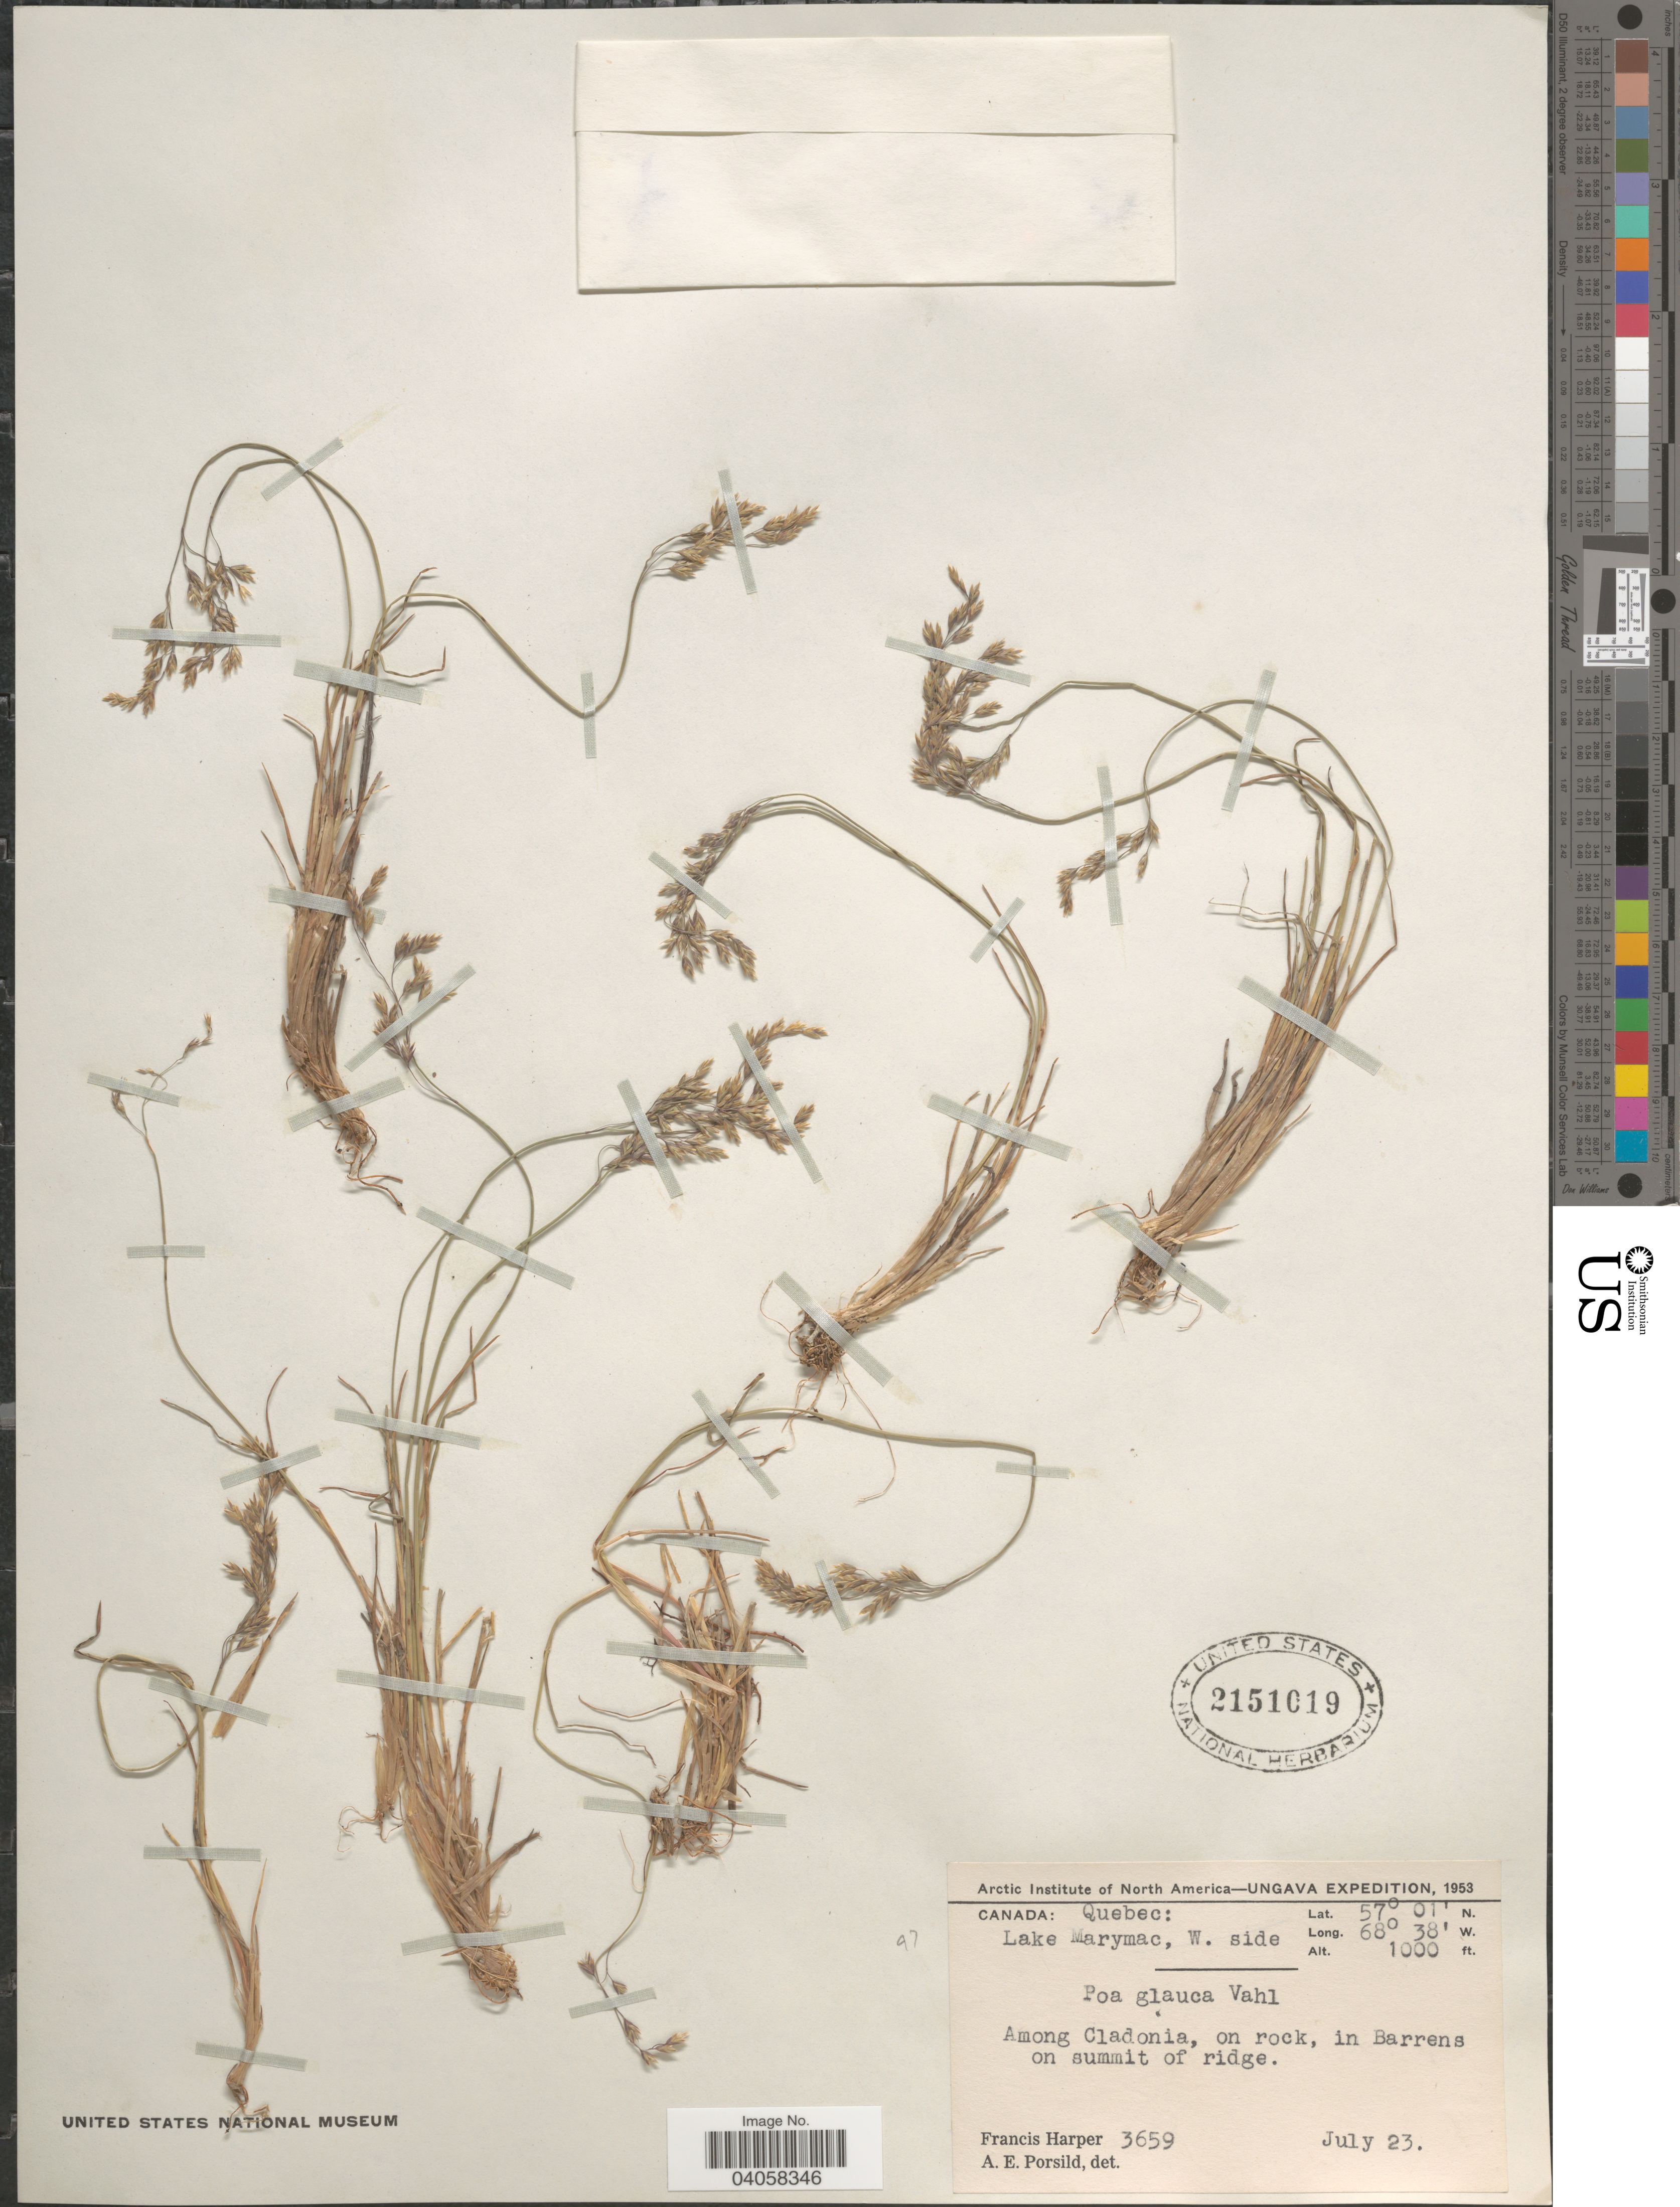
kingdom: Plantae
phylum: Tracheophyta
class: Liliopsida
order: Poales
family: Poaceae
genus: Poa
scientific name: Poa glauca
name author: Vahl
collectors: F. Harper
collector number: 3659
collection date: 1953-07-23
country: Canada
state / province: Quebec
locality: Lake Marymac, W. side. Among Cladonia, on rock, in Barrens on summit of ridge,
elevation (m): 305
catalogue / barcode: US 2151019